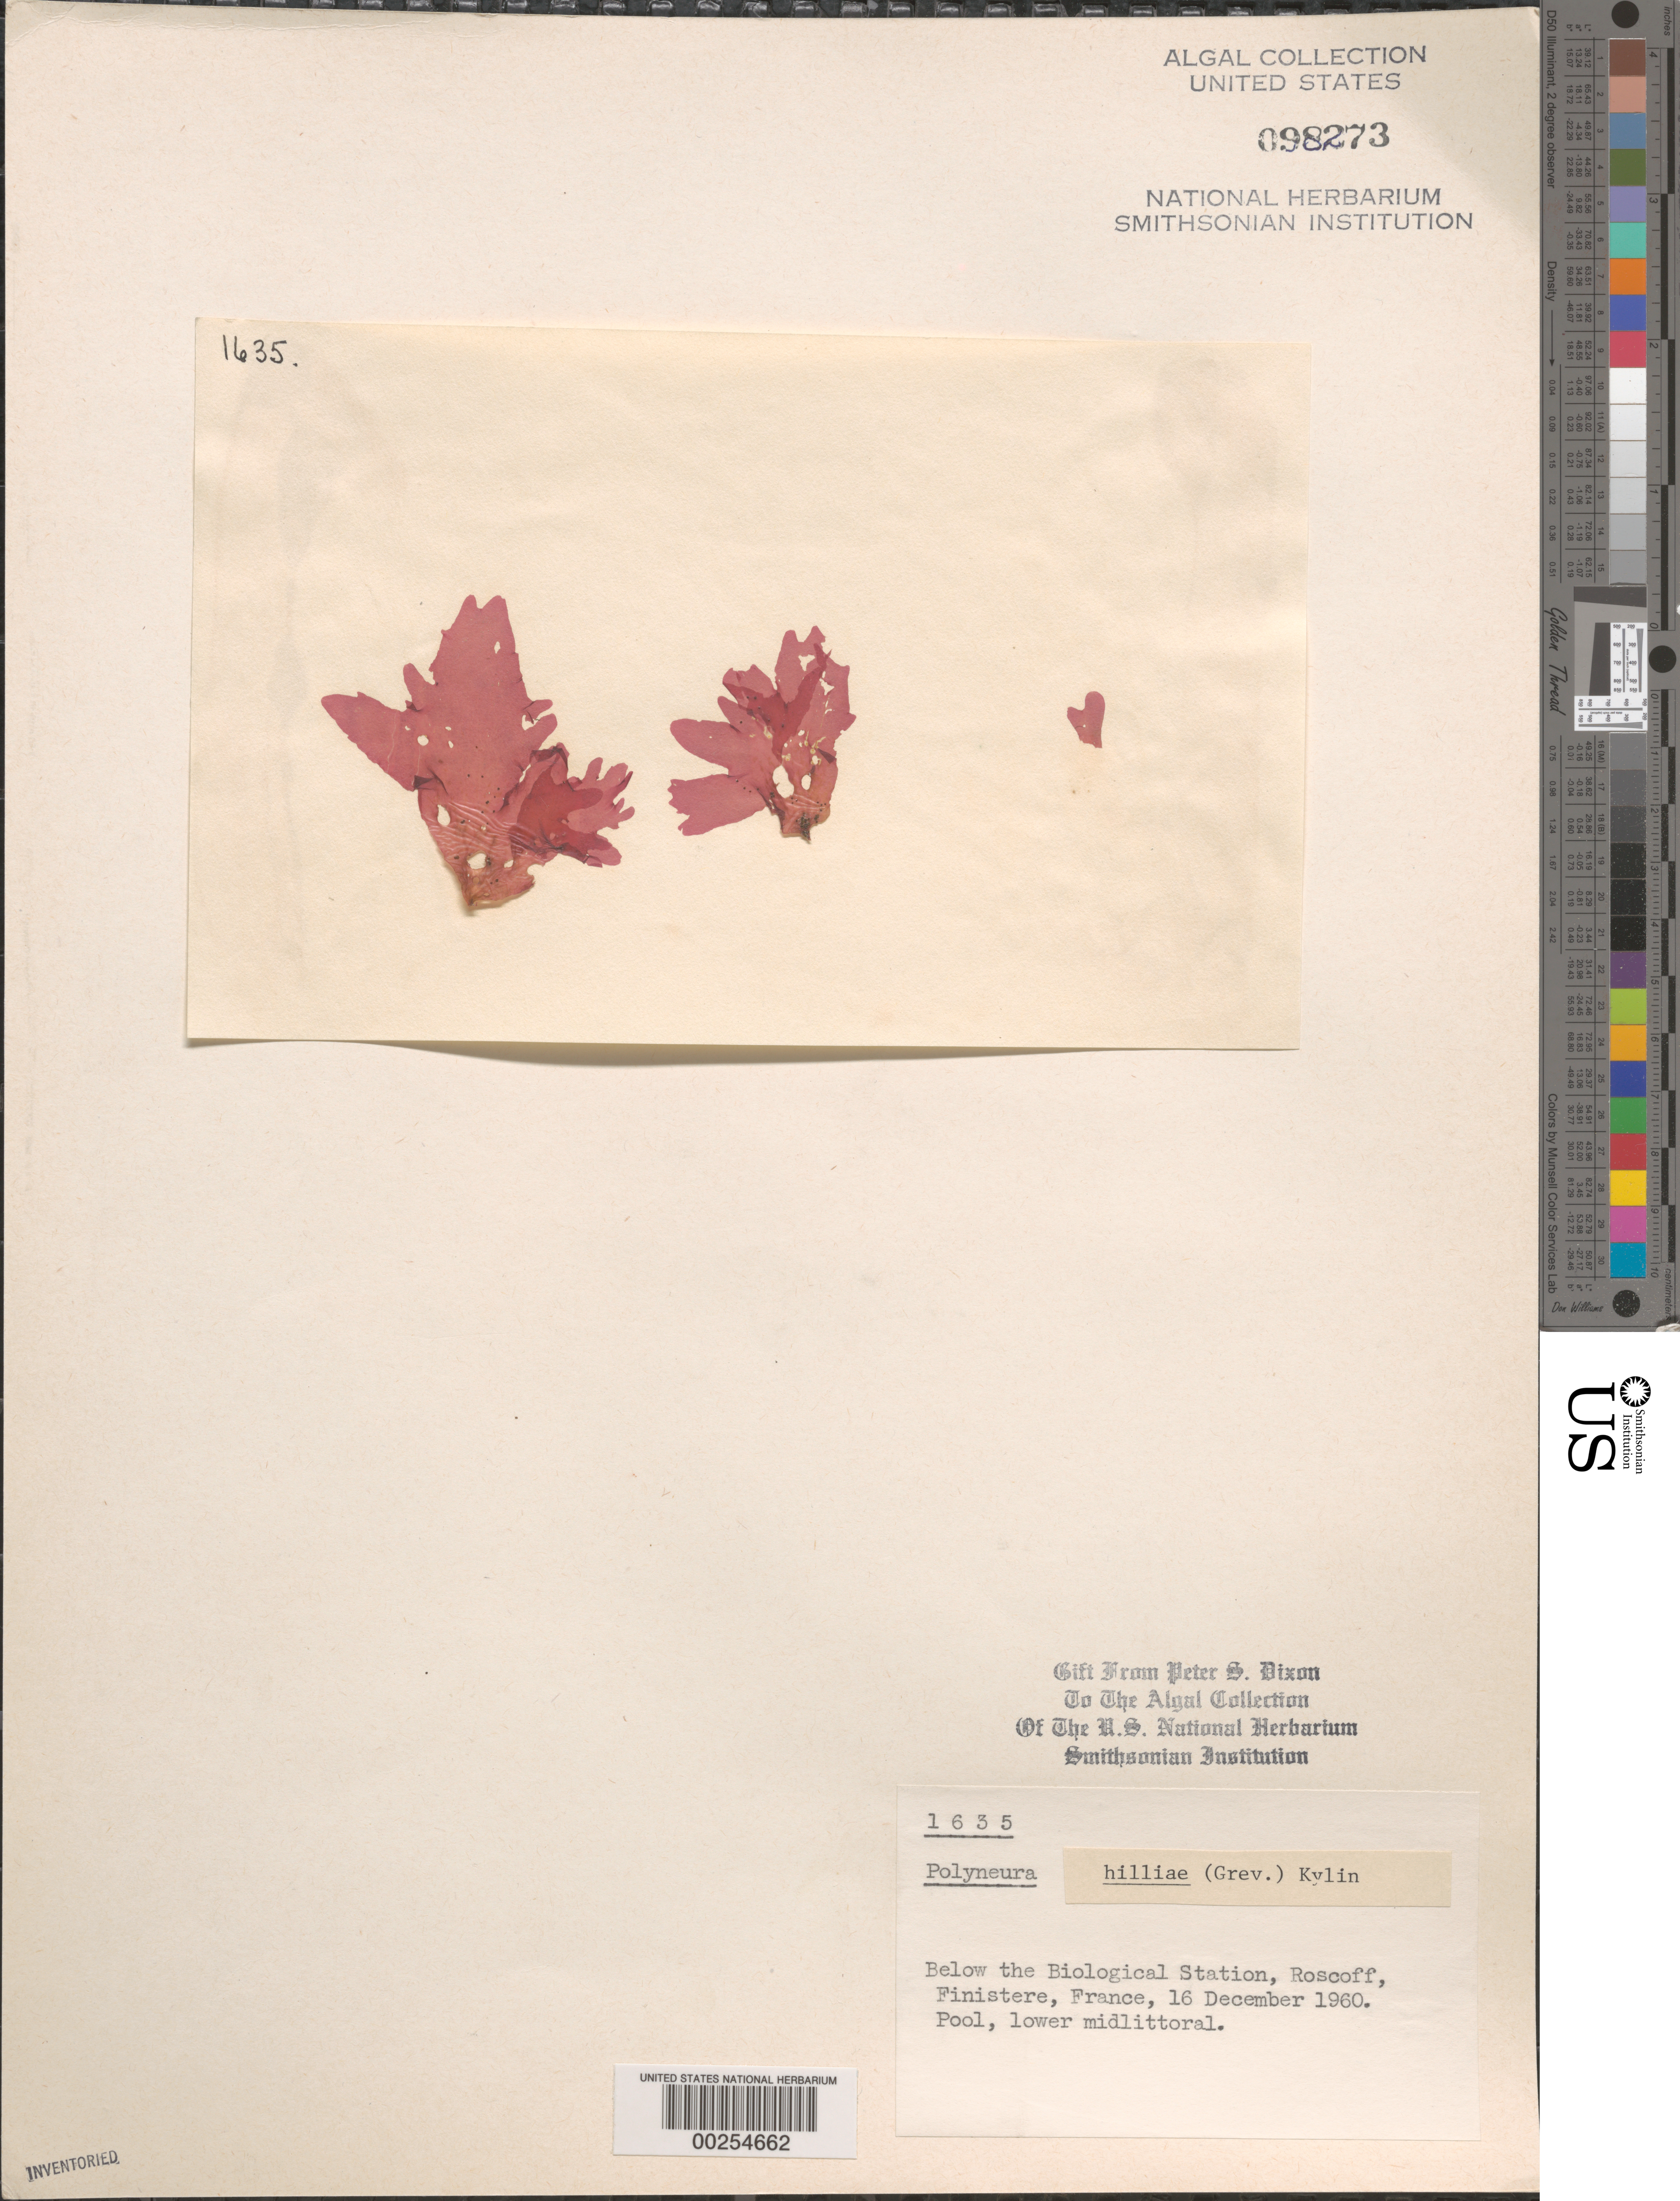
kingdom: Plantae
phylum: Rhodophyta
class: Florideophyceae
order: Ceramiales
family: Delesseriaceae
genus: Polyneura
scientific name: Polyneura bonnemaisonii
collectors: P. S. Dixon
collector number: PSD 1635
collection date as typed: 16 Dec 1960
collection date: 1960-12-16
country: France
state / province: Bretagne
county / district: Finistère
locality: Roscoff, below the biological station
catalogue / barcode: US 98273